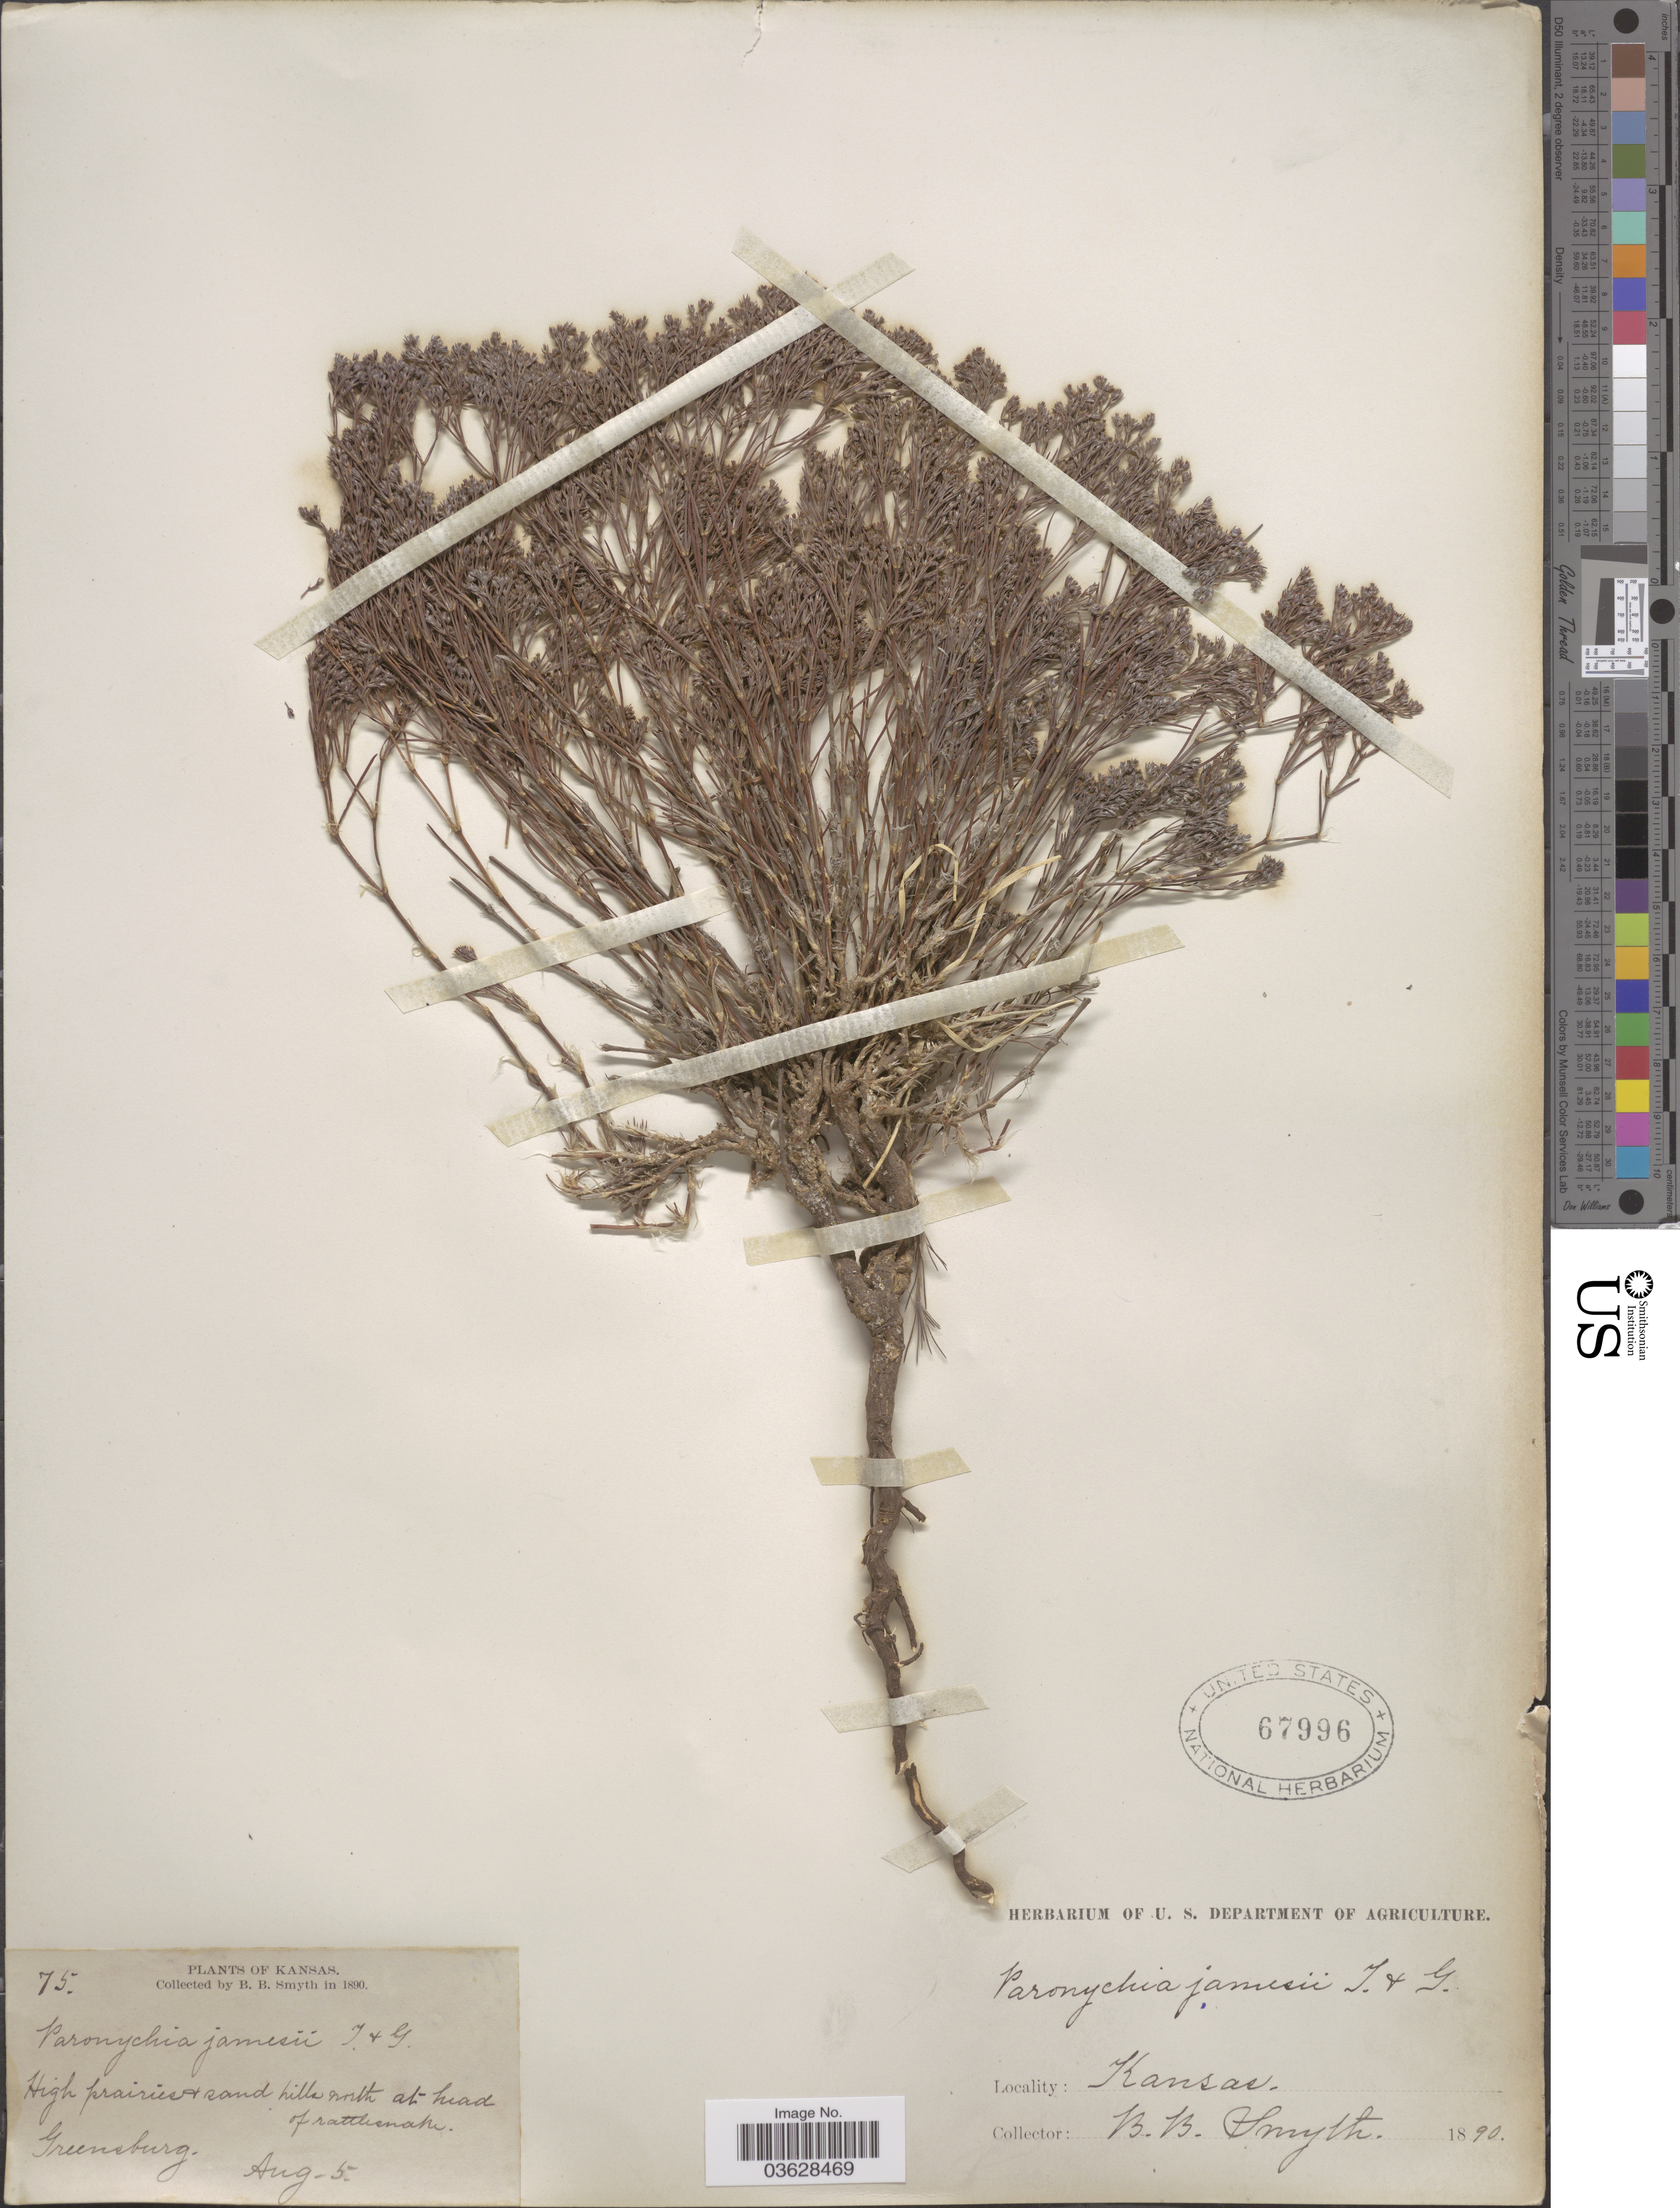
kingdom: Plantae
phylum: Tracheophyta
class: Magnoliopsida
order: Caryophyllales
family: Caryophyllaceae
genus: Paronychia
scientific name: Paronychia jamesii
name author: Torr. & A. Gray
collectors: B. Smyth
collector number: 75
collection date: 1890-08-05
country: United States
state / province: Kansas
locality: Hills north at head of rattlesnake. Greensburg.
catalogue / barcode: US 67996